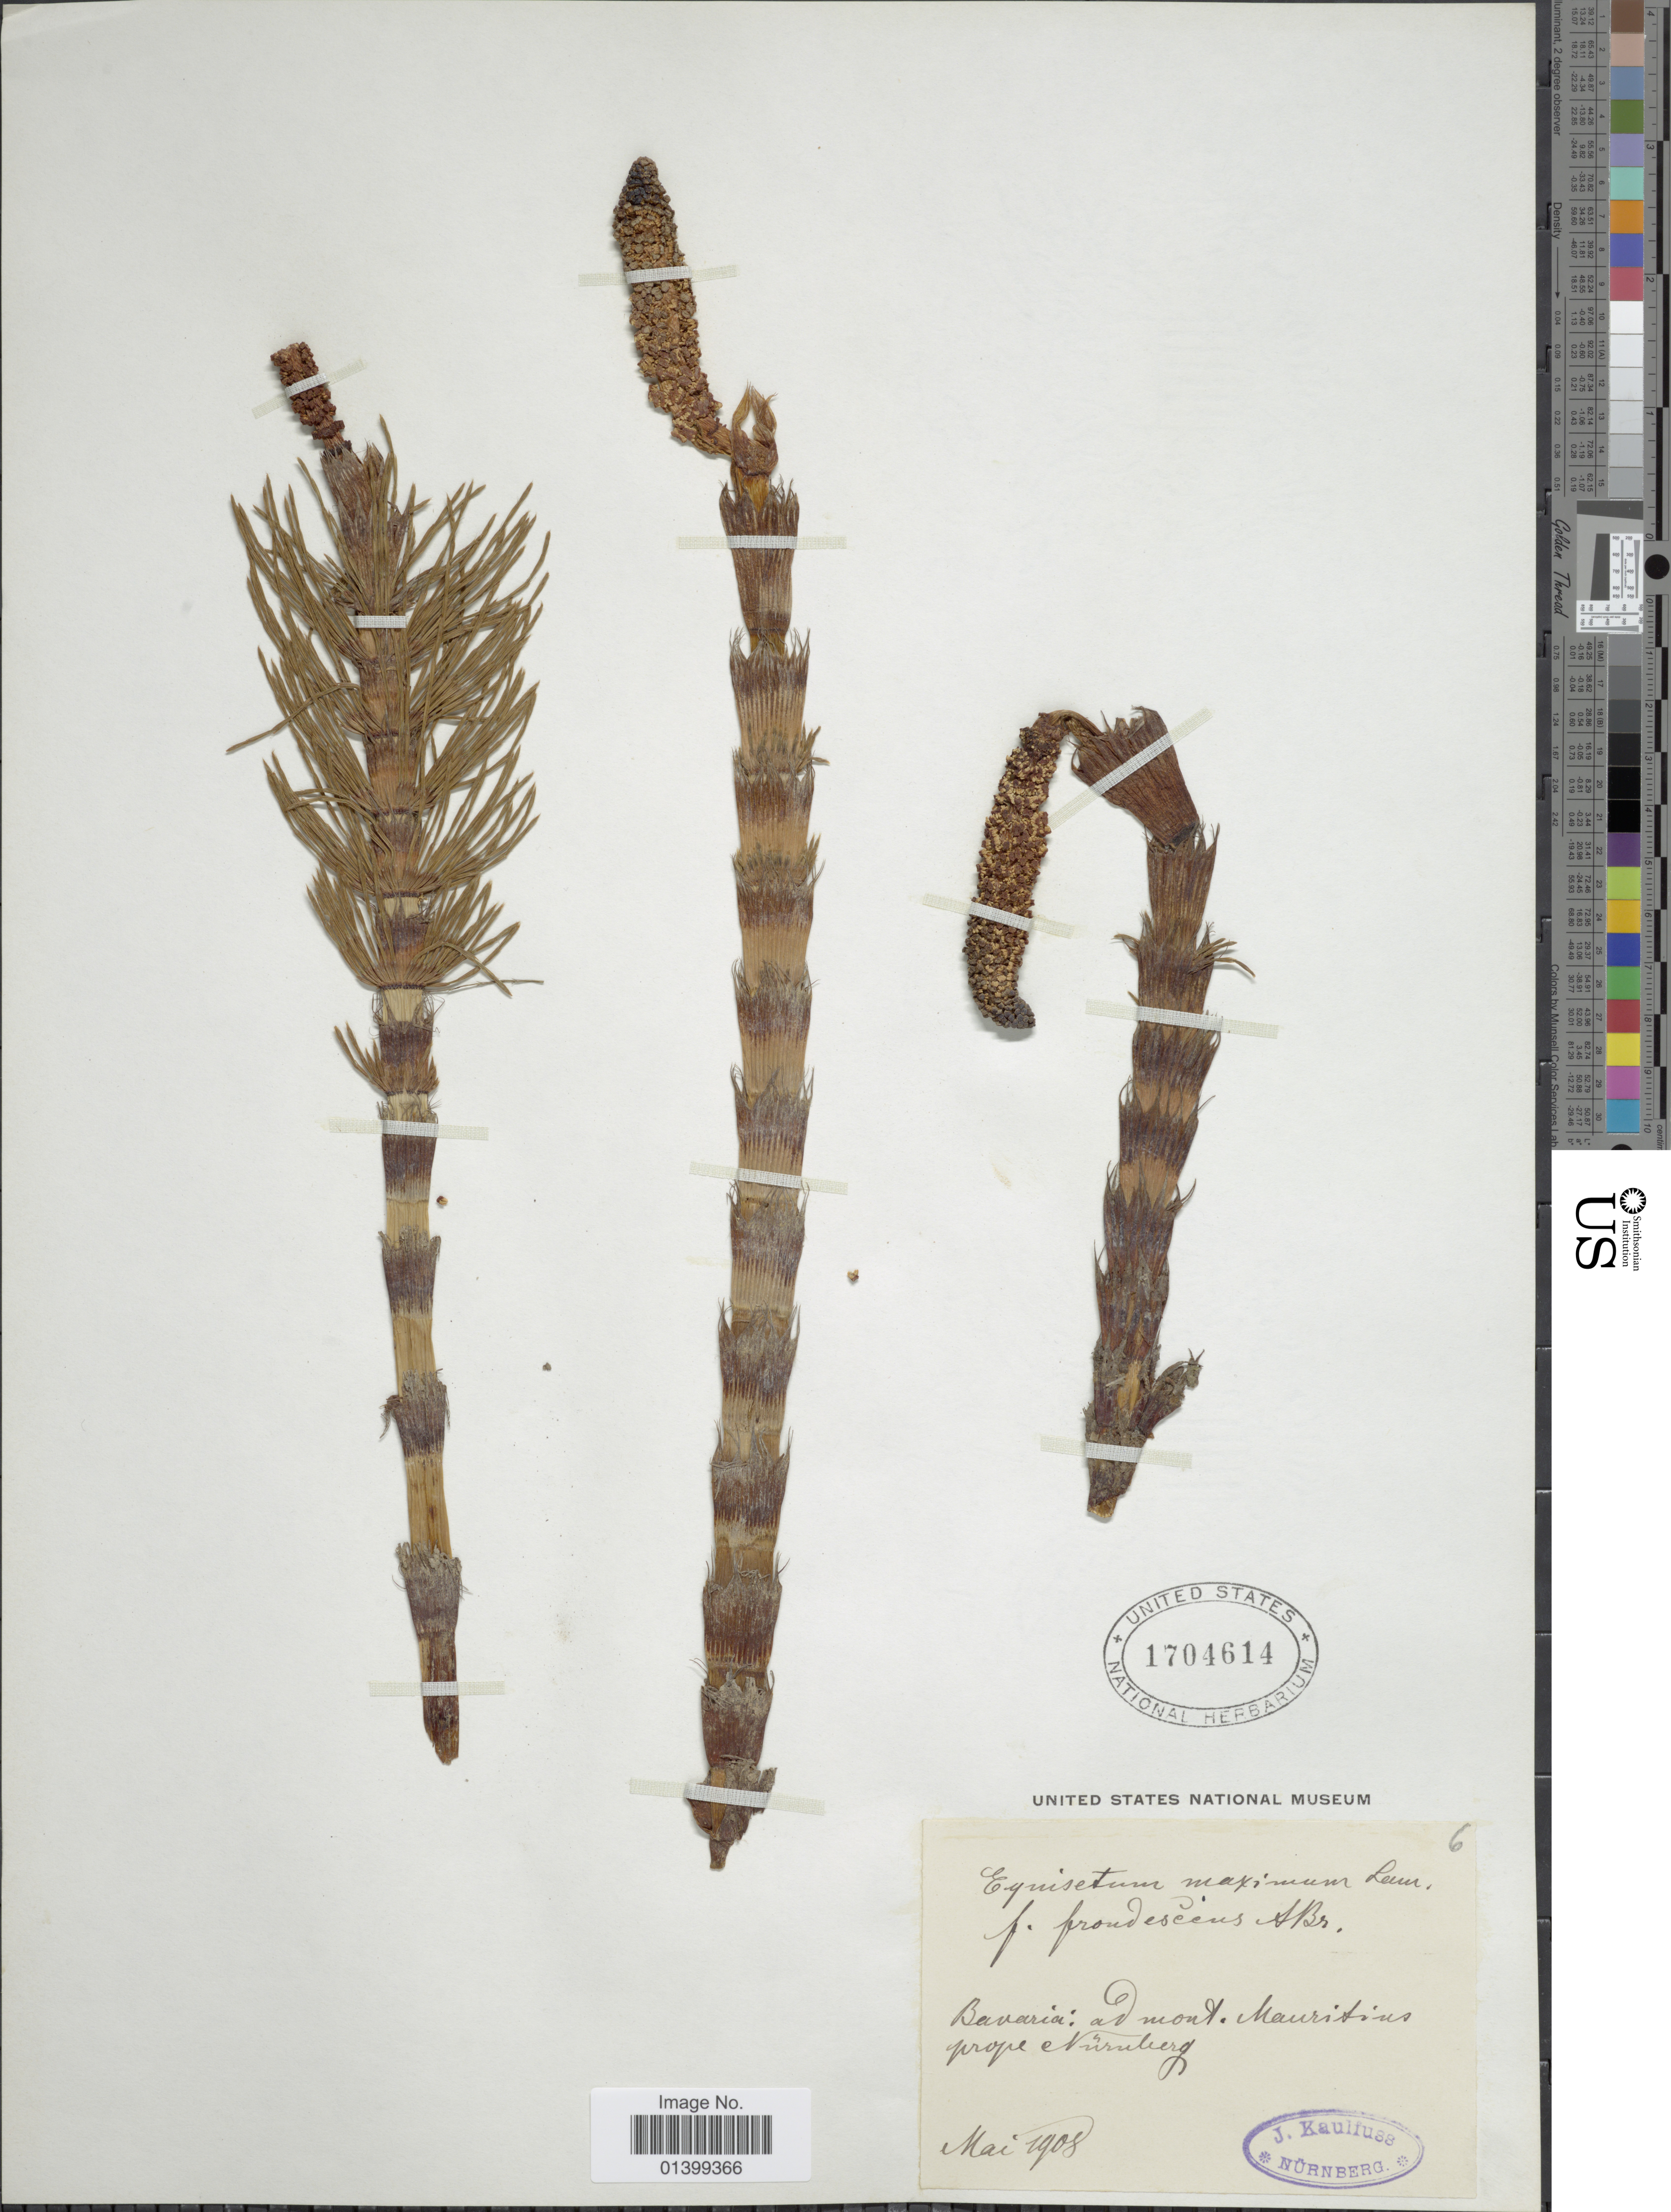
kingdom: Plantae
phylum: Tracheophyta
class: Polypodiopsida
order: Equisetales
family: Equisetaceae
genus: Equisetum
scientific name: Equisetum telmateia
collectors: J. S. Kaulfuss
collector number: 6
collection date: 1908-05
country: Germany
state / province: Bayern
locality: Bavaria: ad mont. Mauritius prope Nürulierg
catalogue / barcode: US 1704614